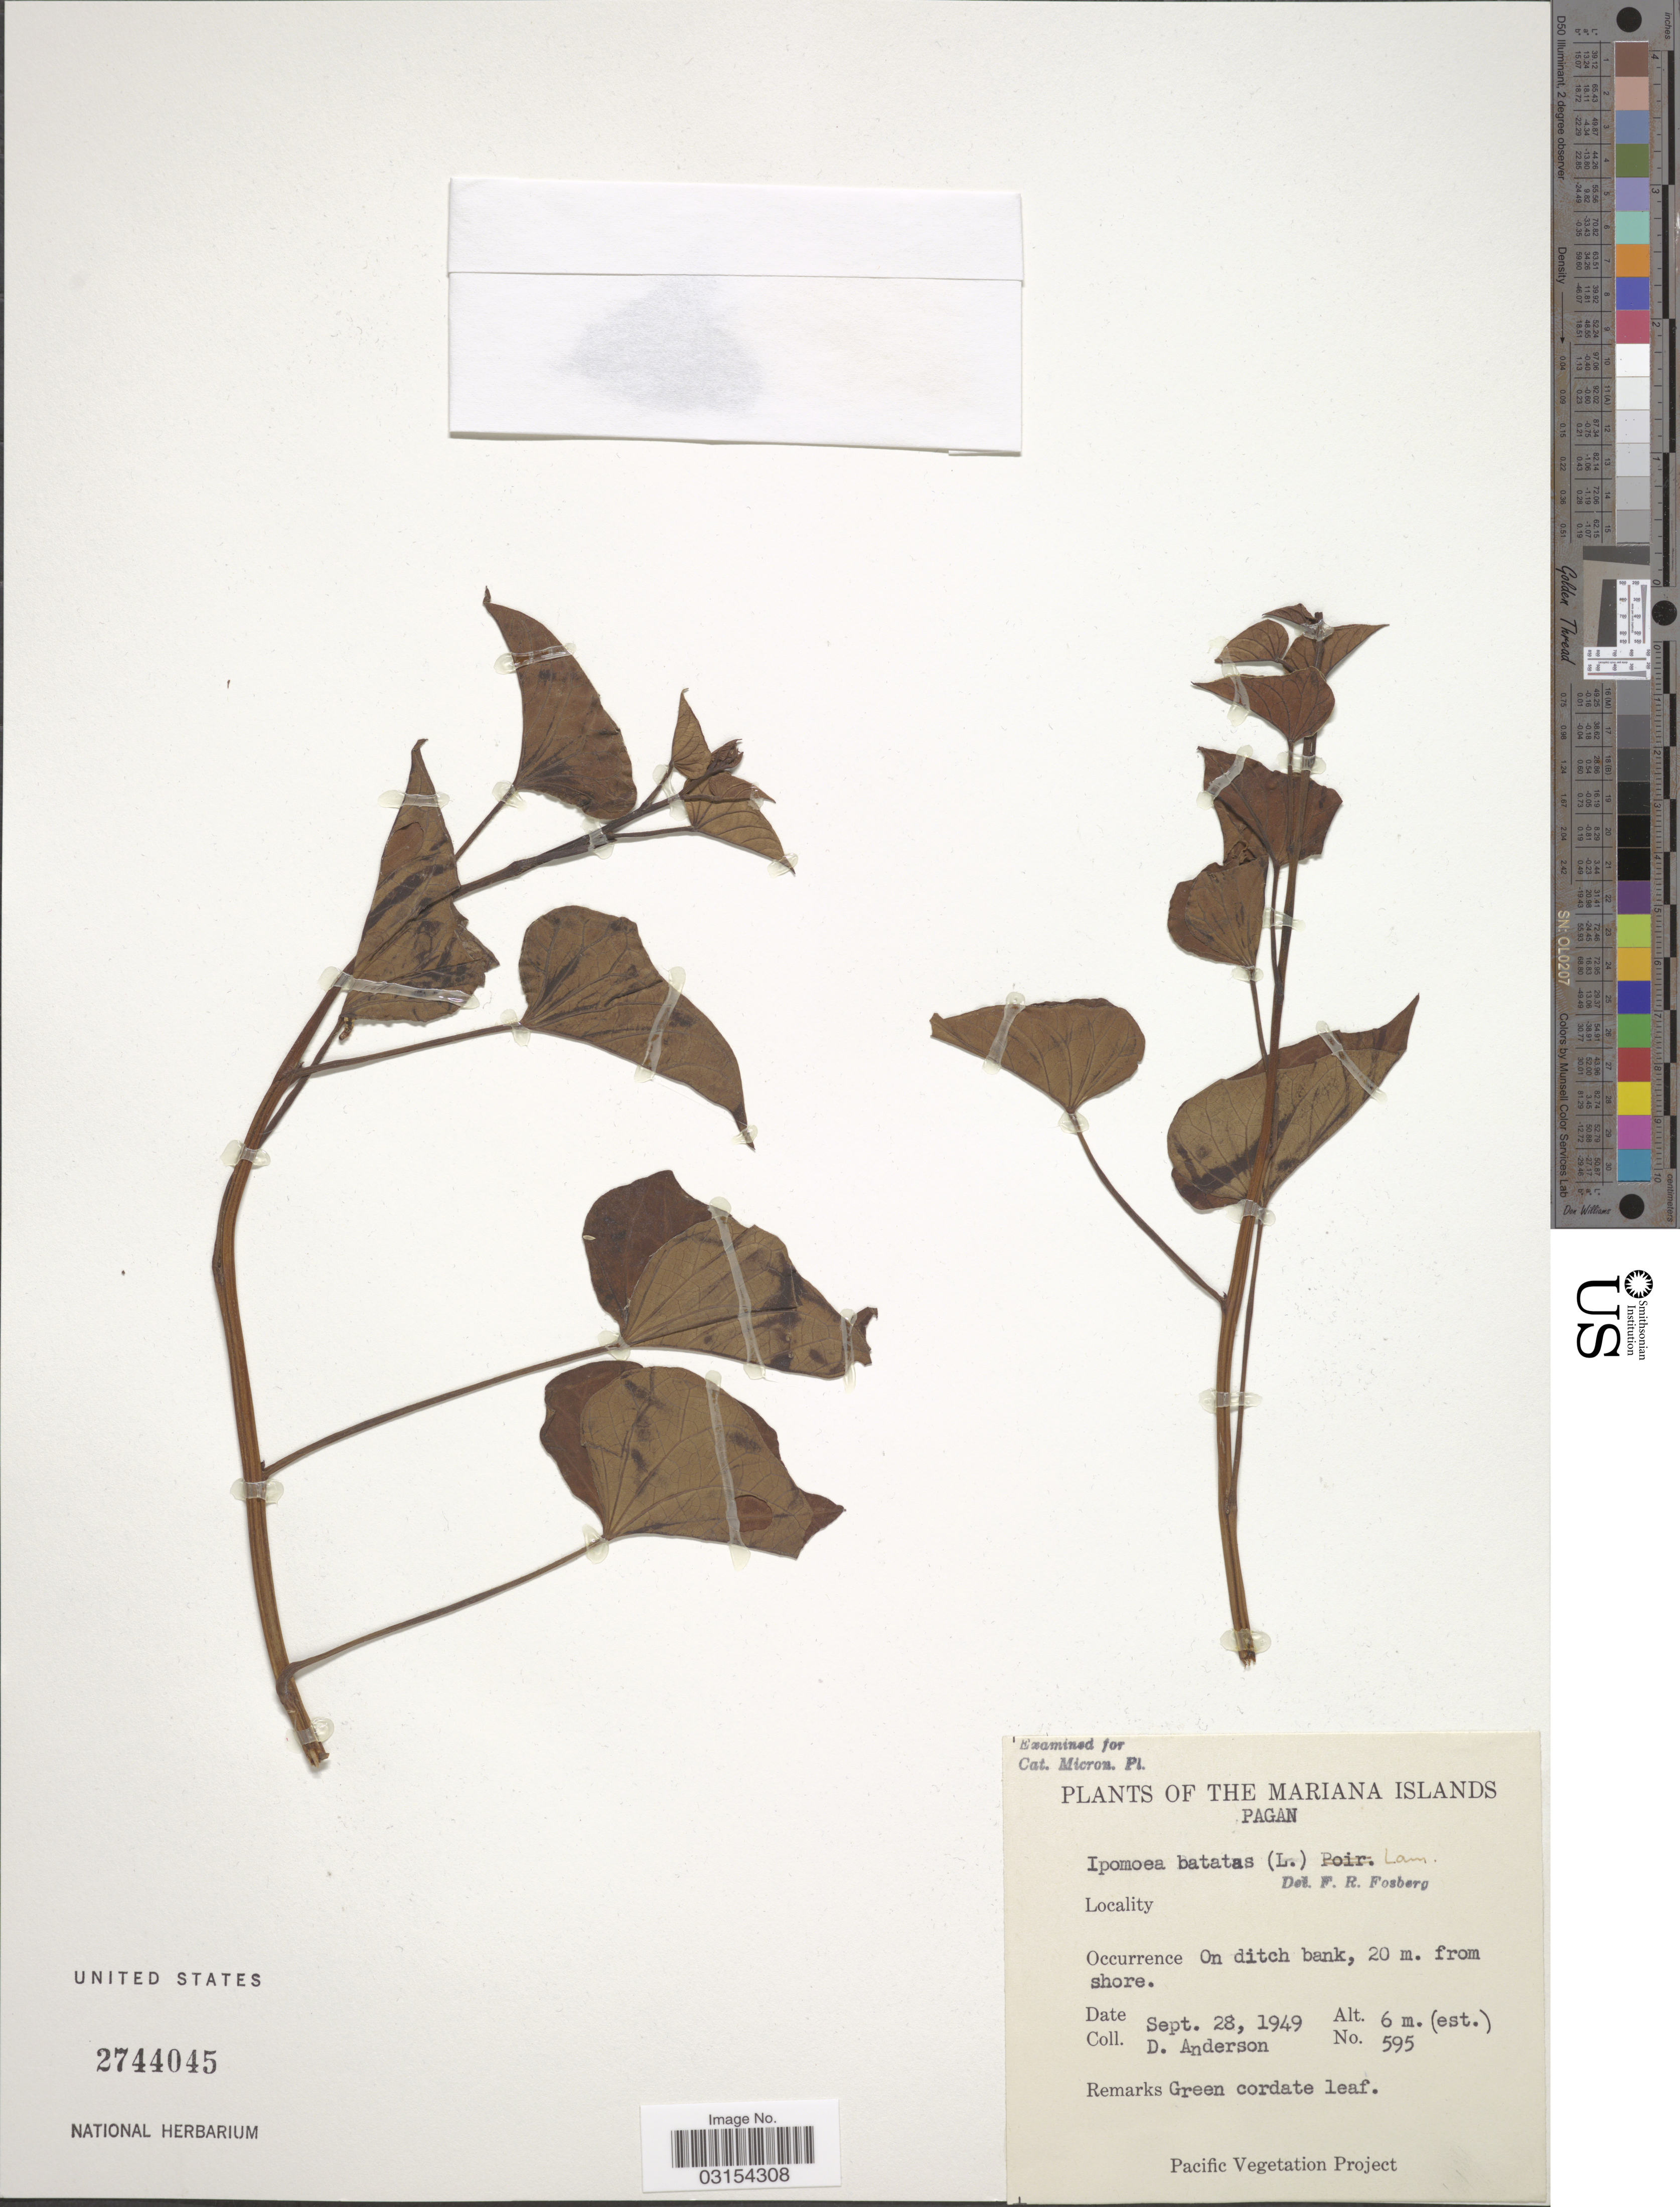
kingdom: Plantae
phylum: Tracheophyta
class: Magnoliopsida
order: Solanales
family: Convolvulaceae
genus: Ipomoea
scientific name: Ipomoea batatas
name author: (L.) Lam.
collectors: D. Anderson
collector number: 595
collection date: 1949-09-28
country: Northern Mariana Islands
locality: The Mariana Islands. Pagan. On ditch bank, 20 m. from shore.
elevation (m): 6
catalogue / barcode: US 2744045